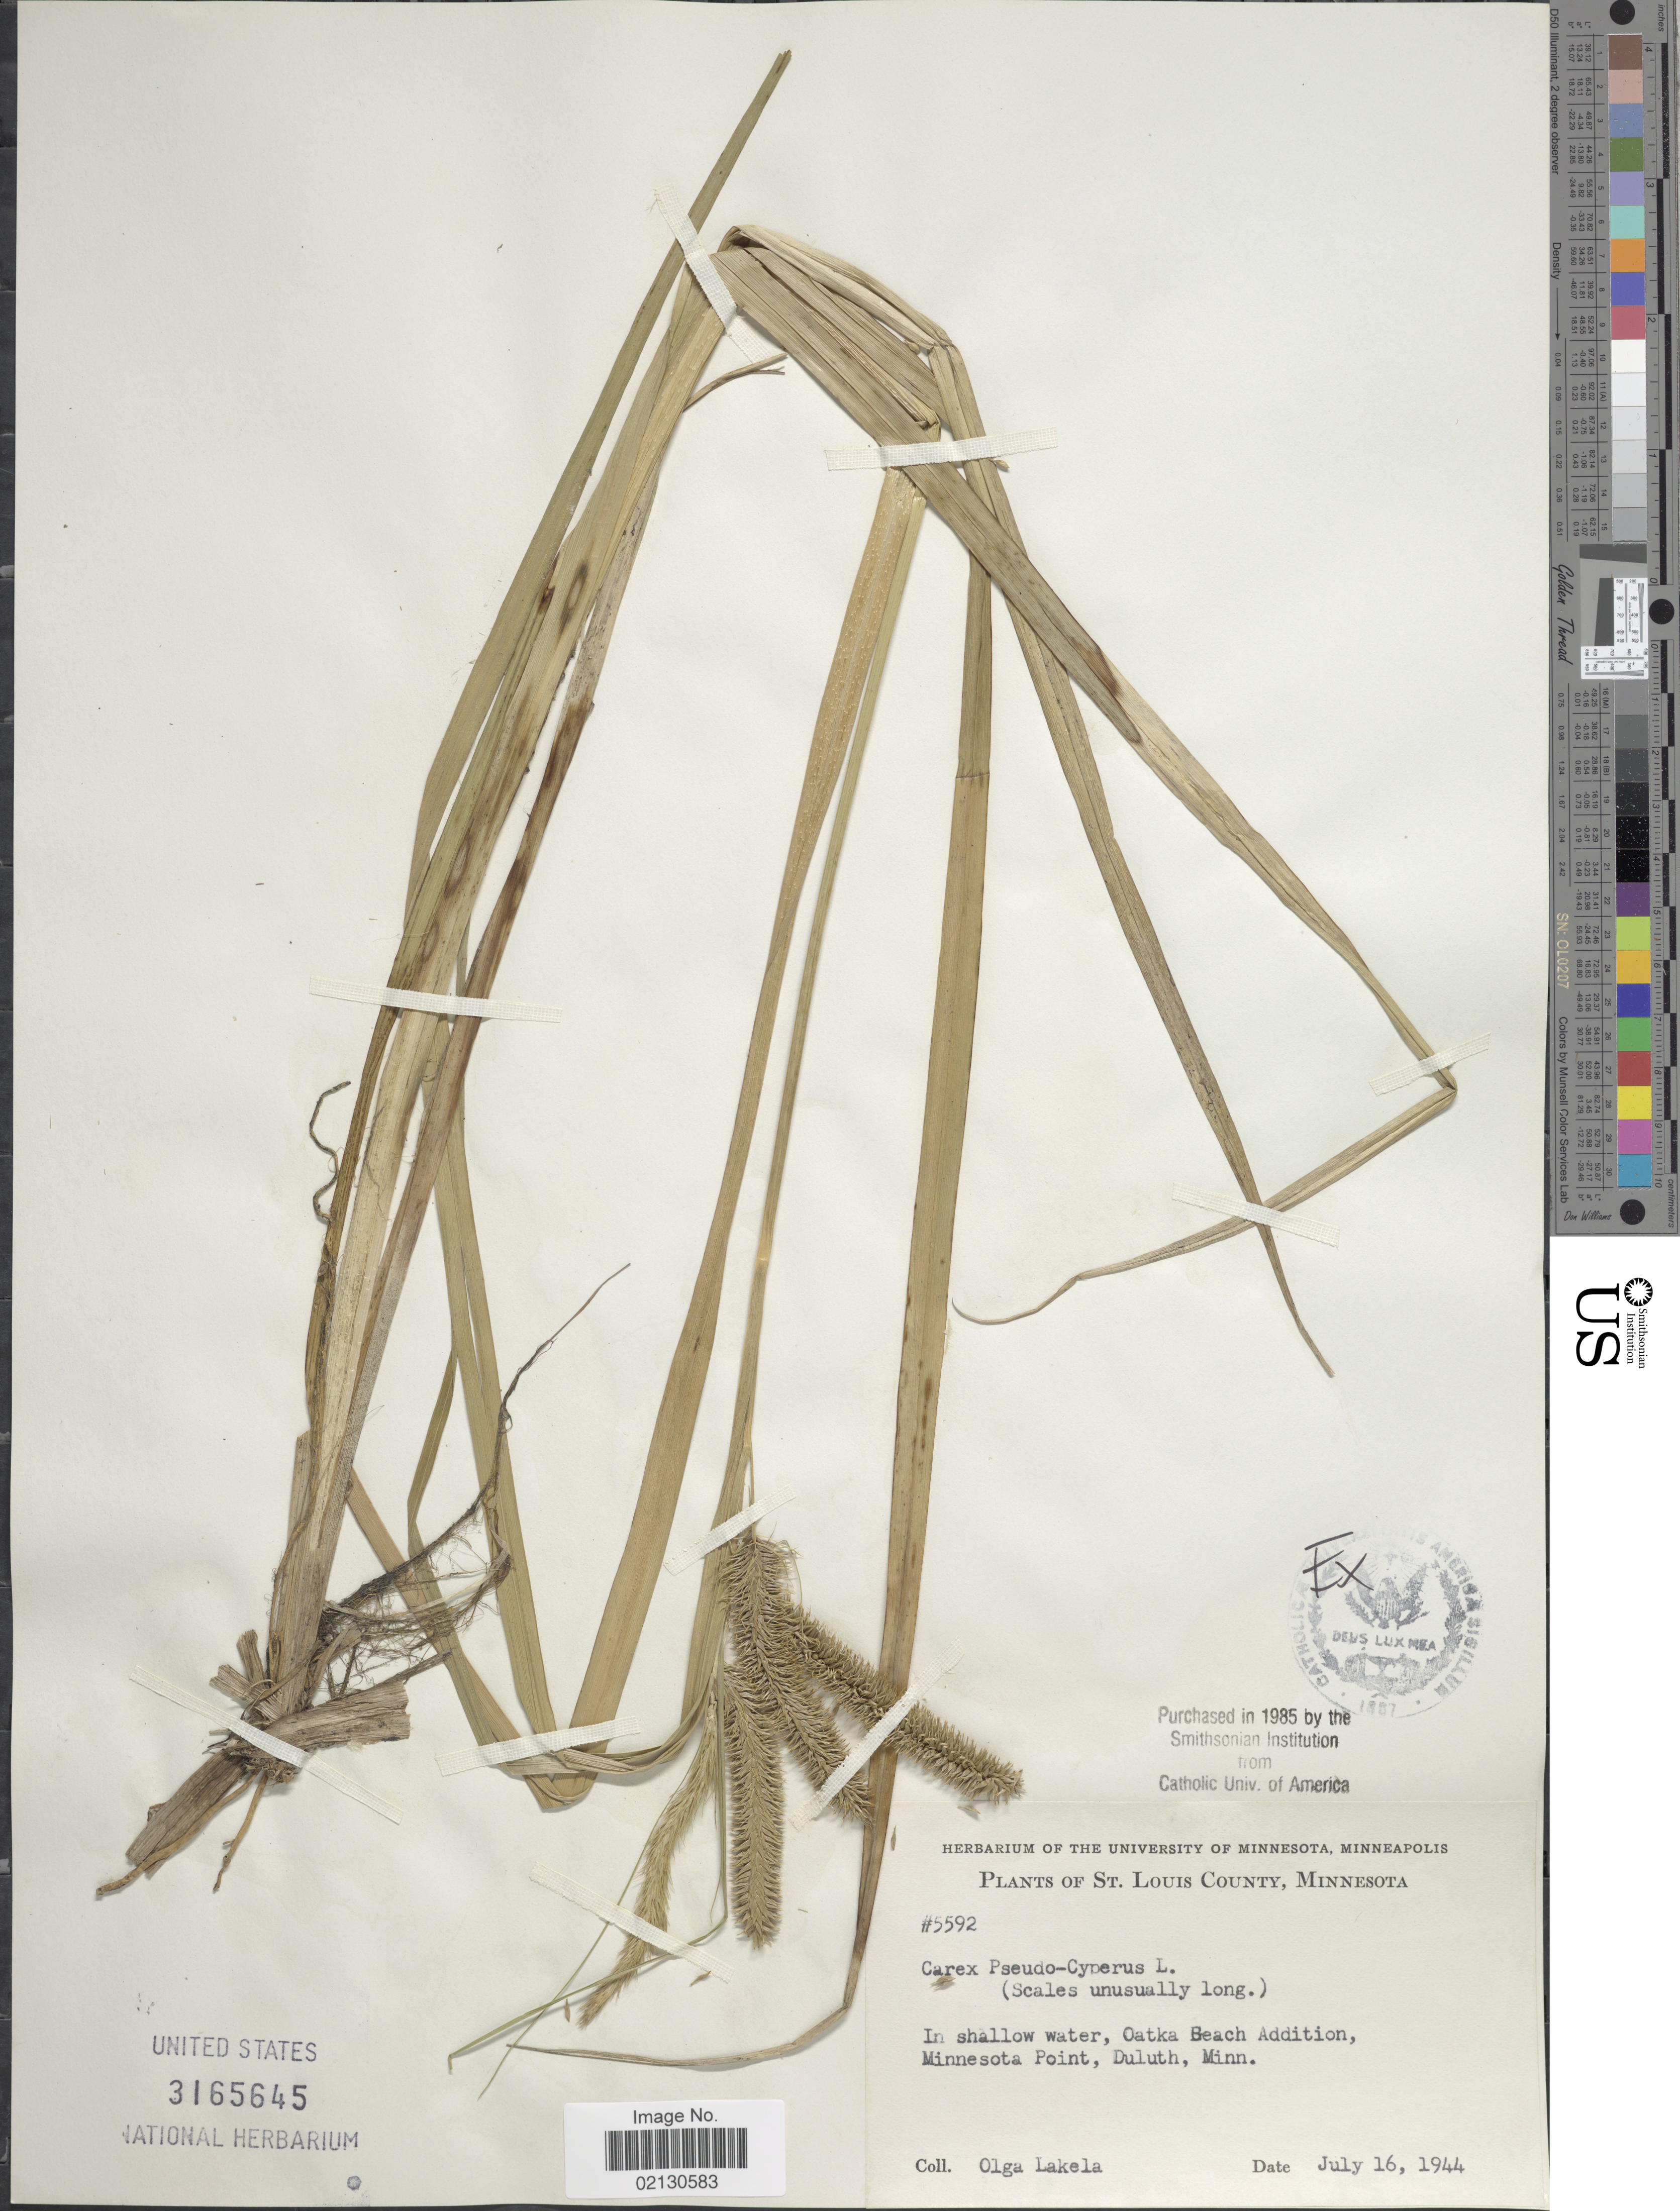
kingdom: Plantae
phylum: Tracheophyta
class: Liliopsida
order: Poales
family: Cyperaceae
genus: Carex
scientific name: Carex pseudocyperus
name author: L.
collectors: O. K. Lakela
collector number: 5592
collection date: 1944-07-16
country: United States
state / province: Minnesota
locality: St. Louis County. Oatka Beach Addition, Minnesota Point, Duluth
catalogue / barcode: US 3165645